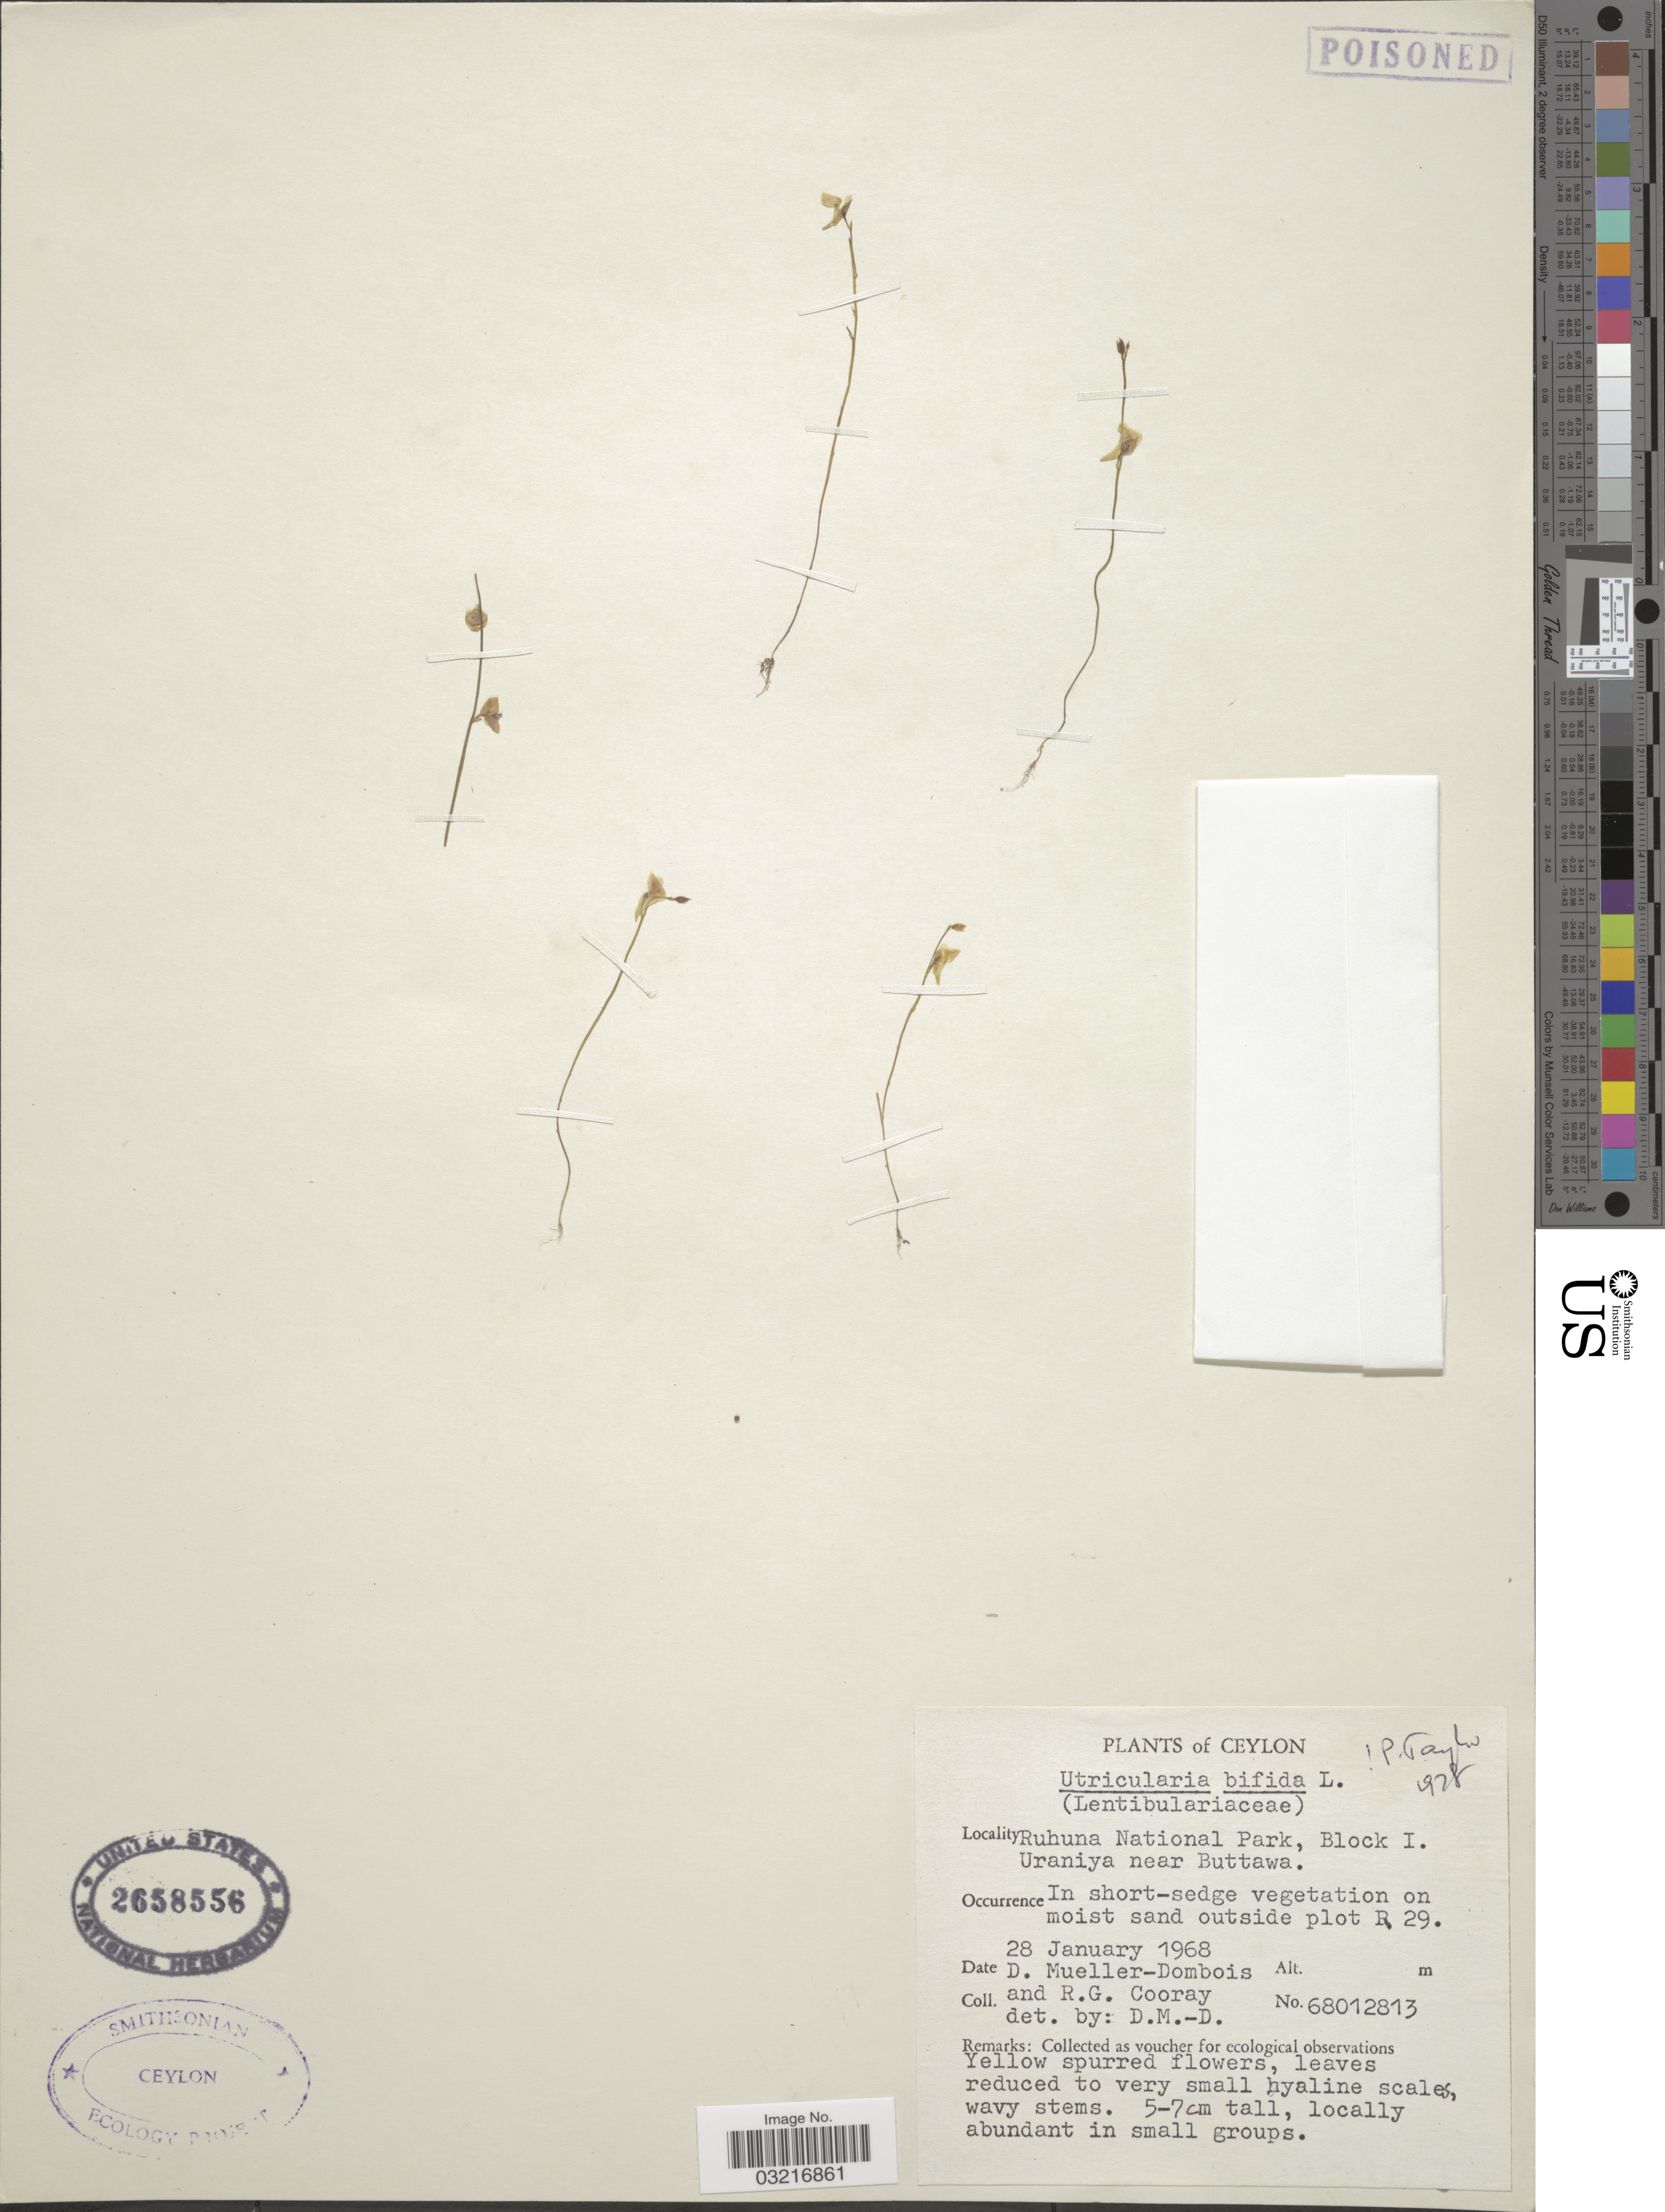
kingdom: Plantae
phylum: Tracheophyta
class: Magnoliopsida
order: Lamiales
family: Lentibulariaceae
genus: Utricularia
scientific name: Utricularia bifida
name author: L.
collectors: D. Mueller-Dombois & R. Cooray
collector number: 68012813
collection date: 1968-01-28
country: Sri Lanka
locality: Ceylon, Ruhuna National Park, Block 1., Uraniya near Buttawa, In short-sedge vegetation on moist sand outside plot R 29.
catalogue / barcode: US 2658556